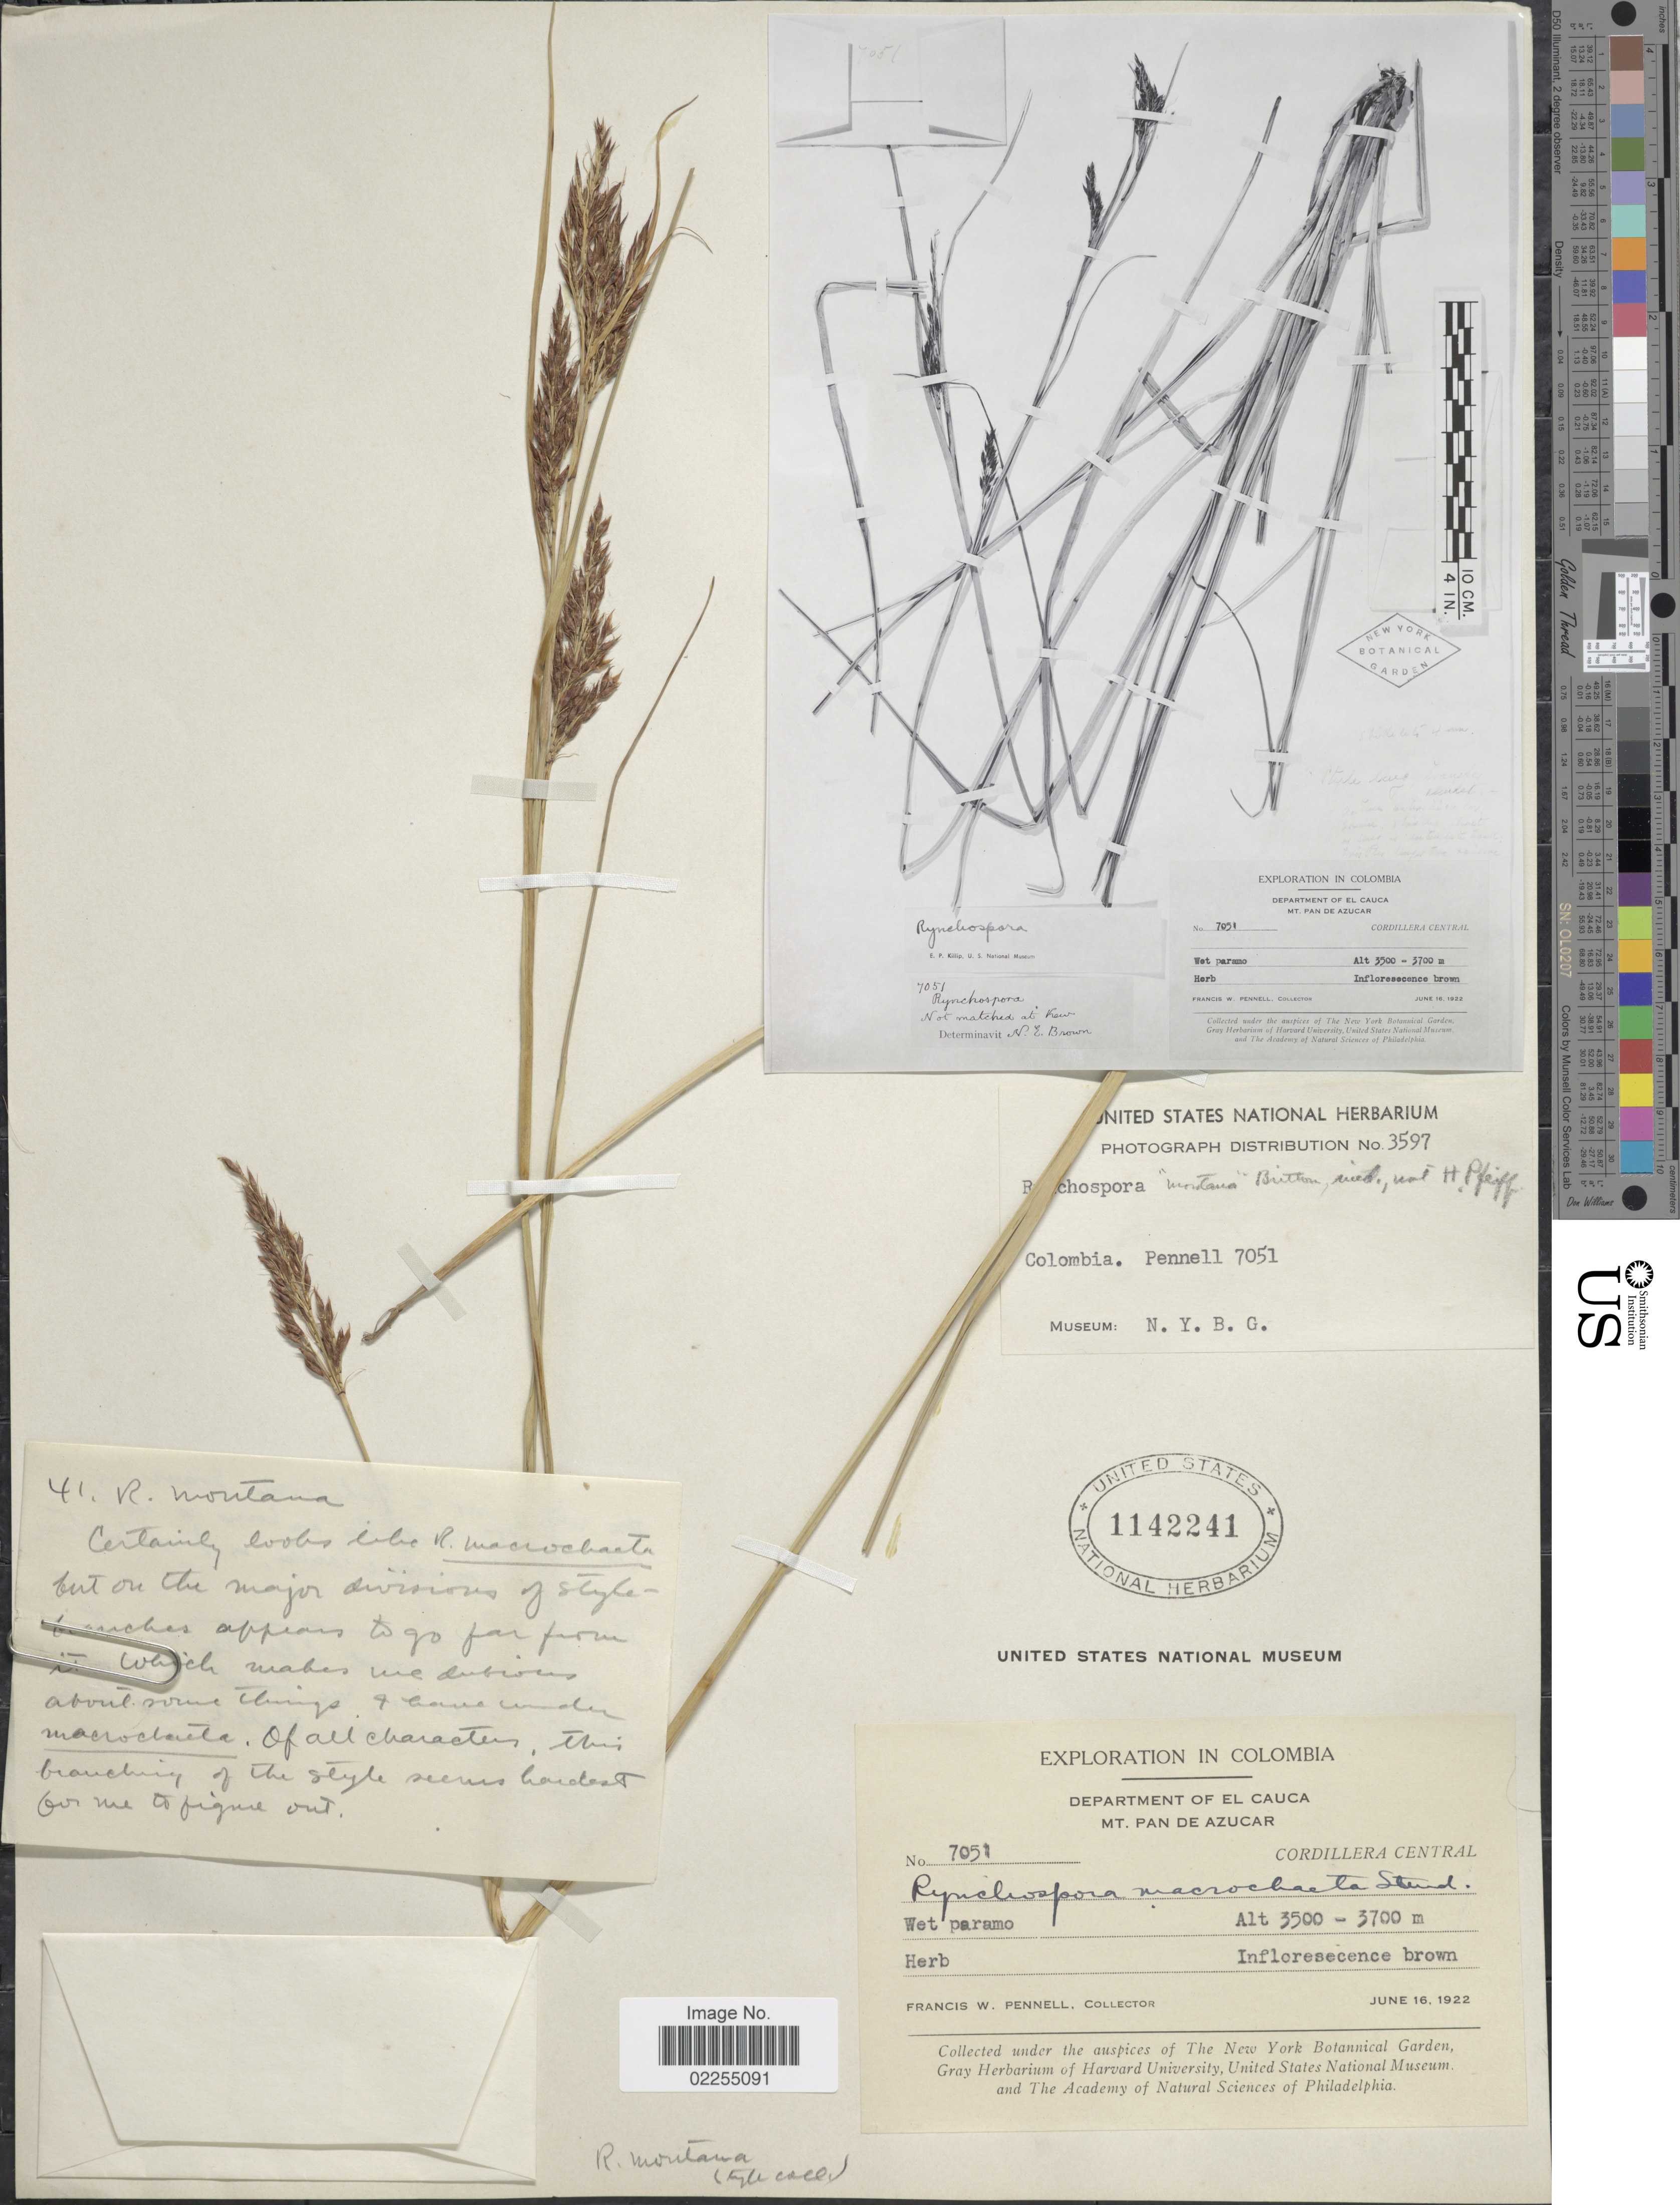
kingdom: Plantae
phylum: Tracheophyta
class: Liliopsida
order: Poales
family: Cyperaceae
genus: Rhynchospora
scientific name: Rhynchospora macrochaeta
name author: Steud. ex Boeckeler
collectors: F. W. Pennell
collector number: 7051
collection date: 1922-06-16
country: Colombia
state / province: Cauca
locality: Department of El Cauca, Mt. Pan de Azucar, Cordillera Central , wet paramo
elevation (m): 3500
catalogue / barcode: US 1142241